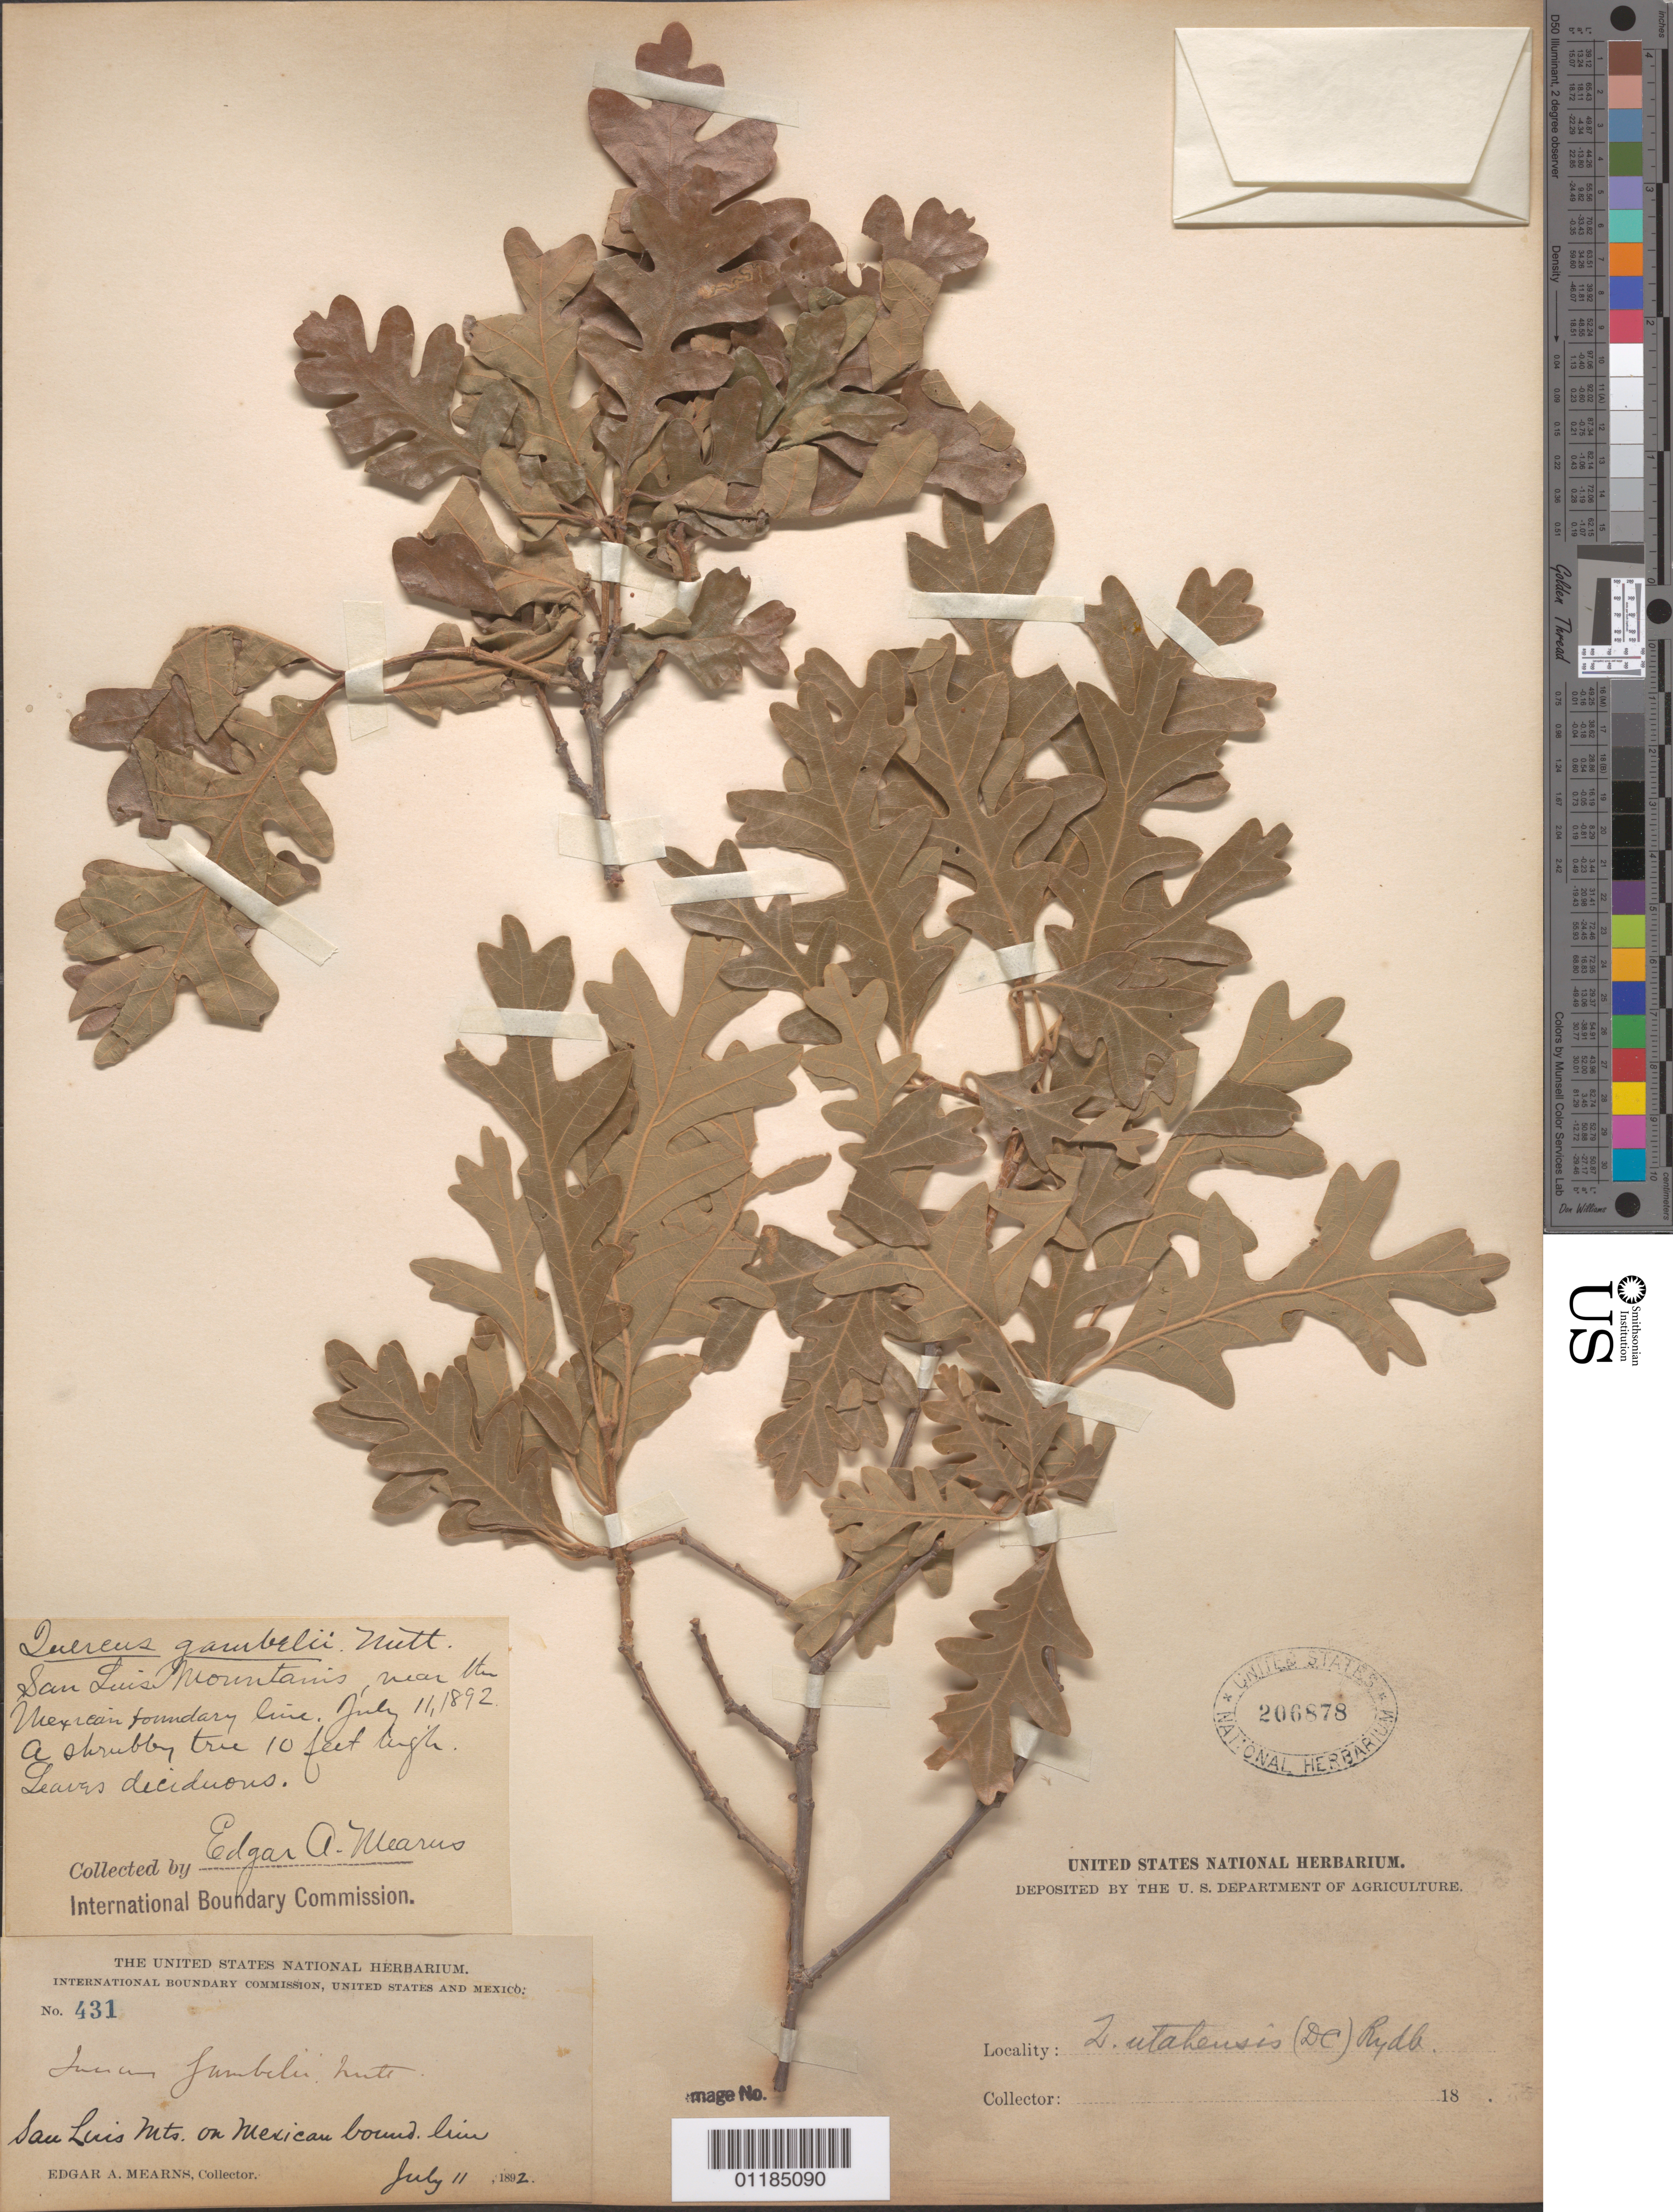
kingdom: Plantae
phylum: Tracheophyta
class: Magnoliopsida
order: Fagales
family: Fagaceae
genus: Quercus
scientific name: Quercus gambelii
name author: Nutt.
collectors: E. A. Mearns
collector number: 431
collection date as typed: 11 Jul 1892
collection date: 1892-07-11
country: Mexico / United States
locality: San Luis Mts., near Mexican boundary Line.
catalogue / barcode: US 206878